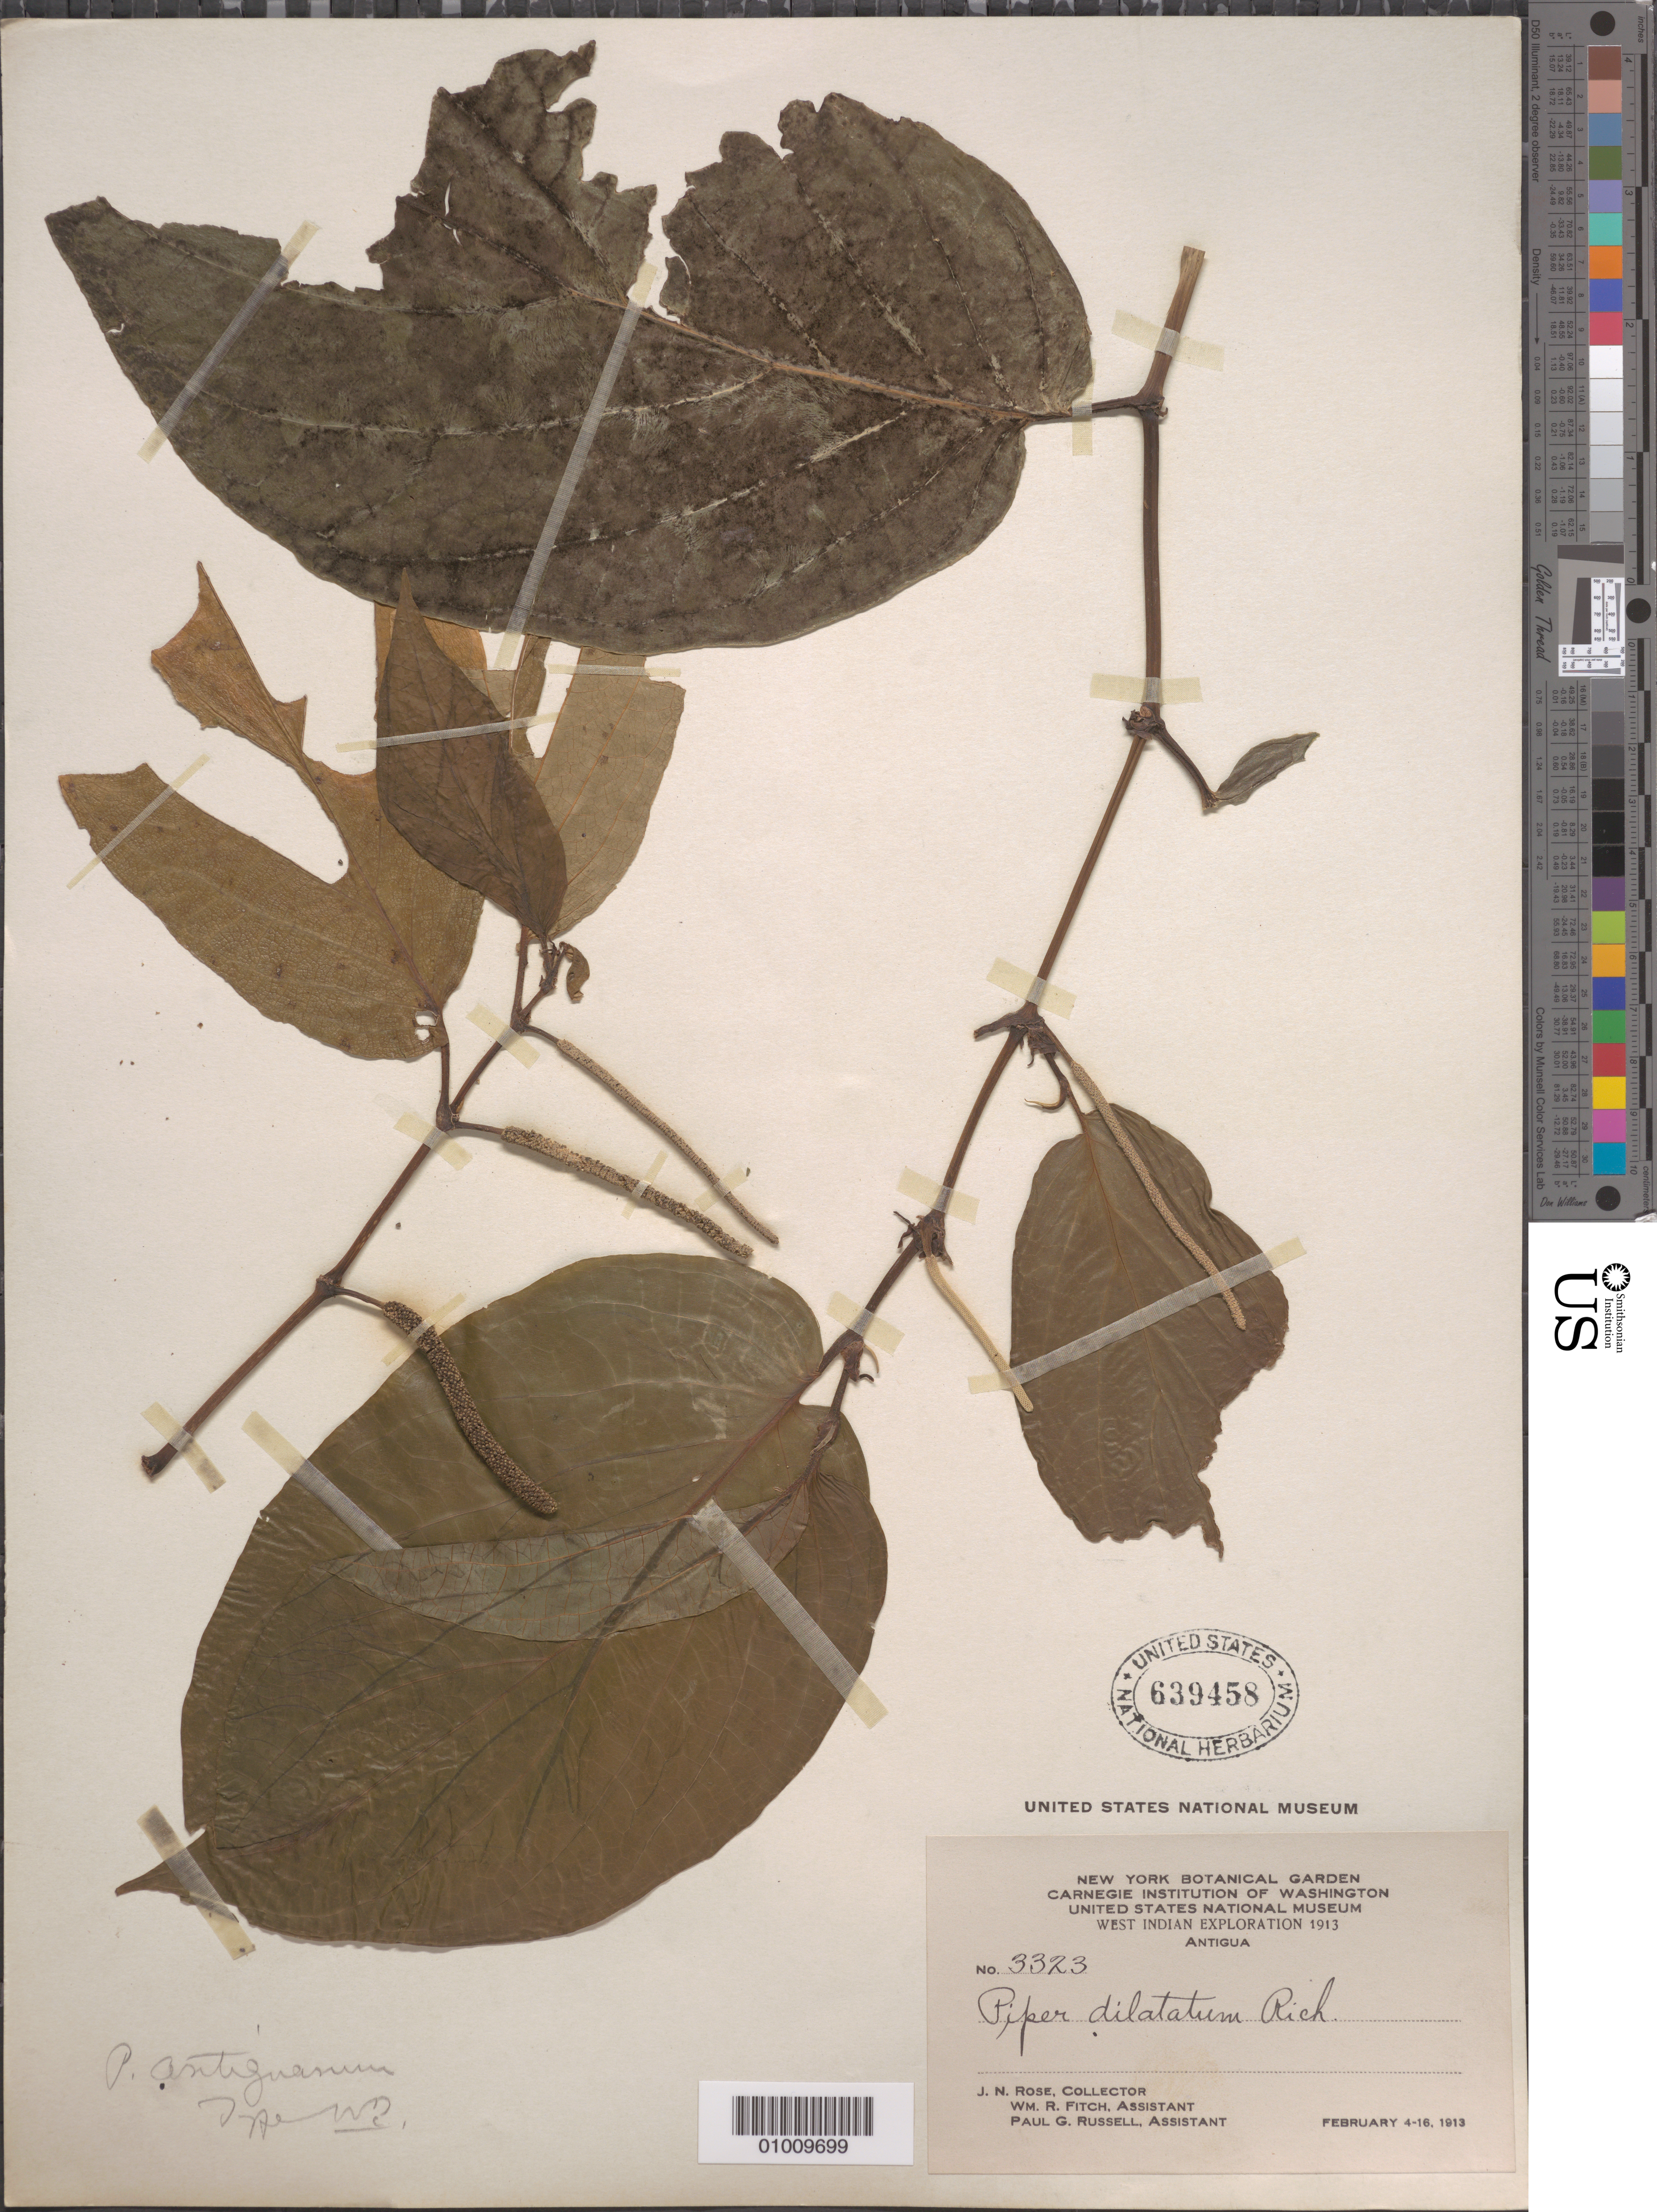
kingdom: Plantae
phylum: Tracheophyta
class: Magnoliopsida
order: Piperales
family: Piperaceae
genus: Piper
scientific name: Piper dilatatum var. dilatatum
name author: Rich.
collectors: J. N. Rose, W. R. Fitch & P. G. Russell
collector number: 3323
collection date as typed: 04 Feb 1913 to 16 Feb 1913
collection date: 1913-02-04/1913-02-16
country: Antigua and Barbuda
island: Leeward Is.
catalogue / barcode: US 639458